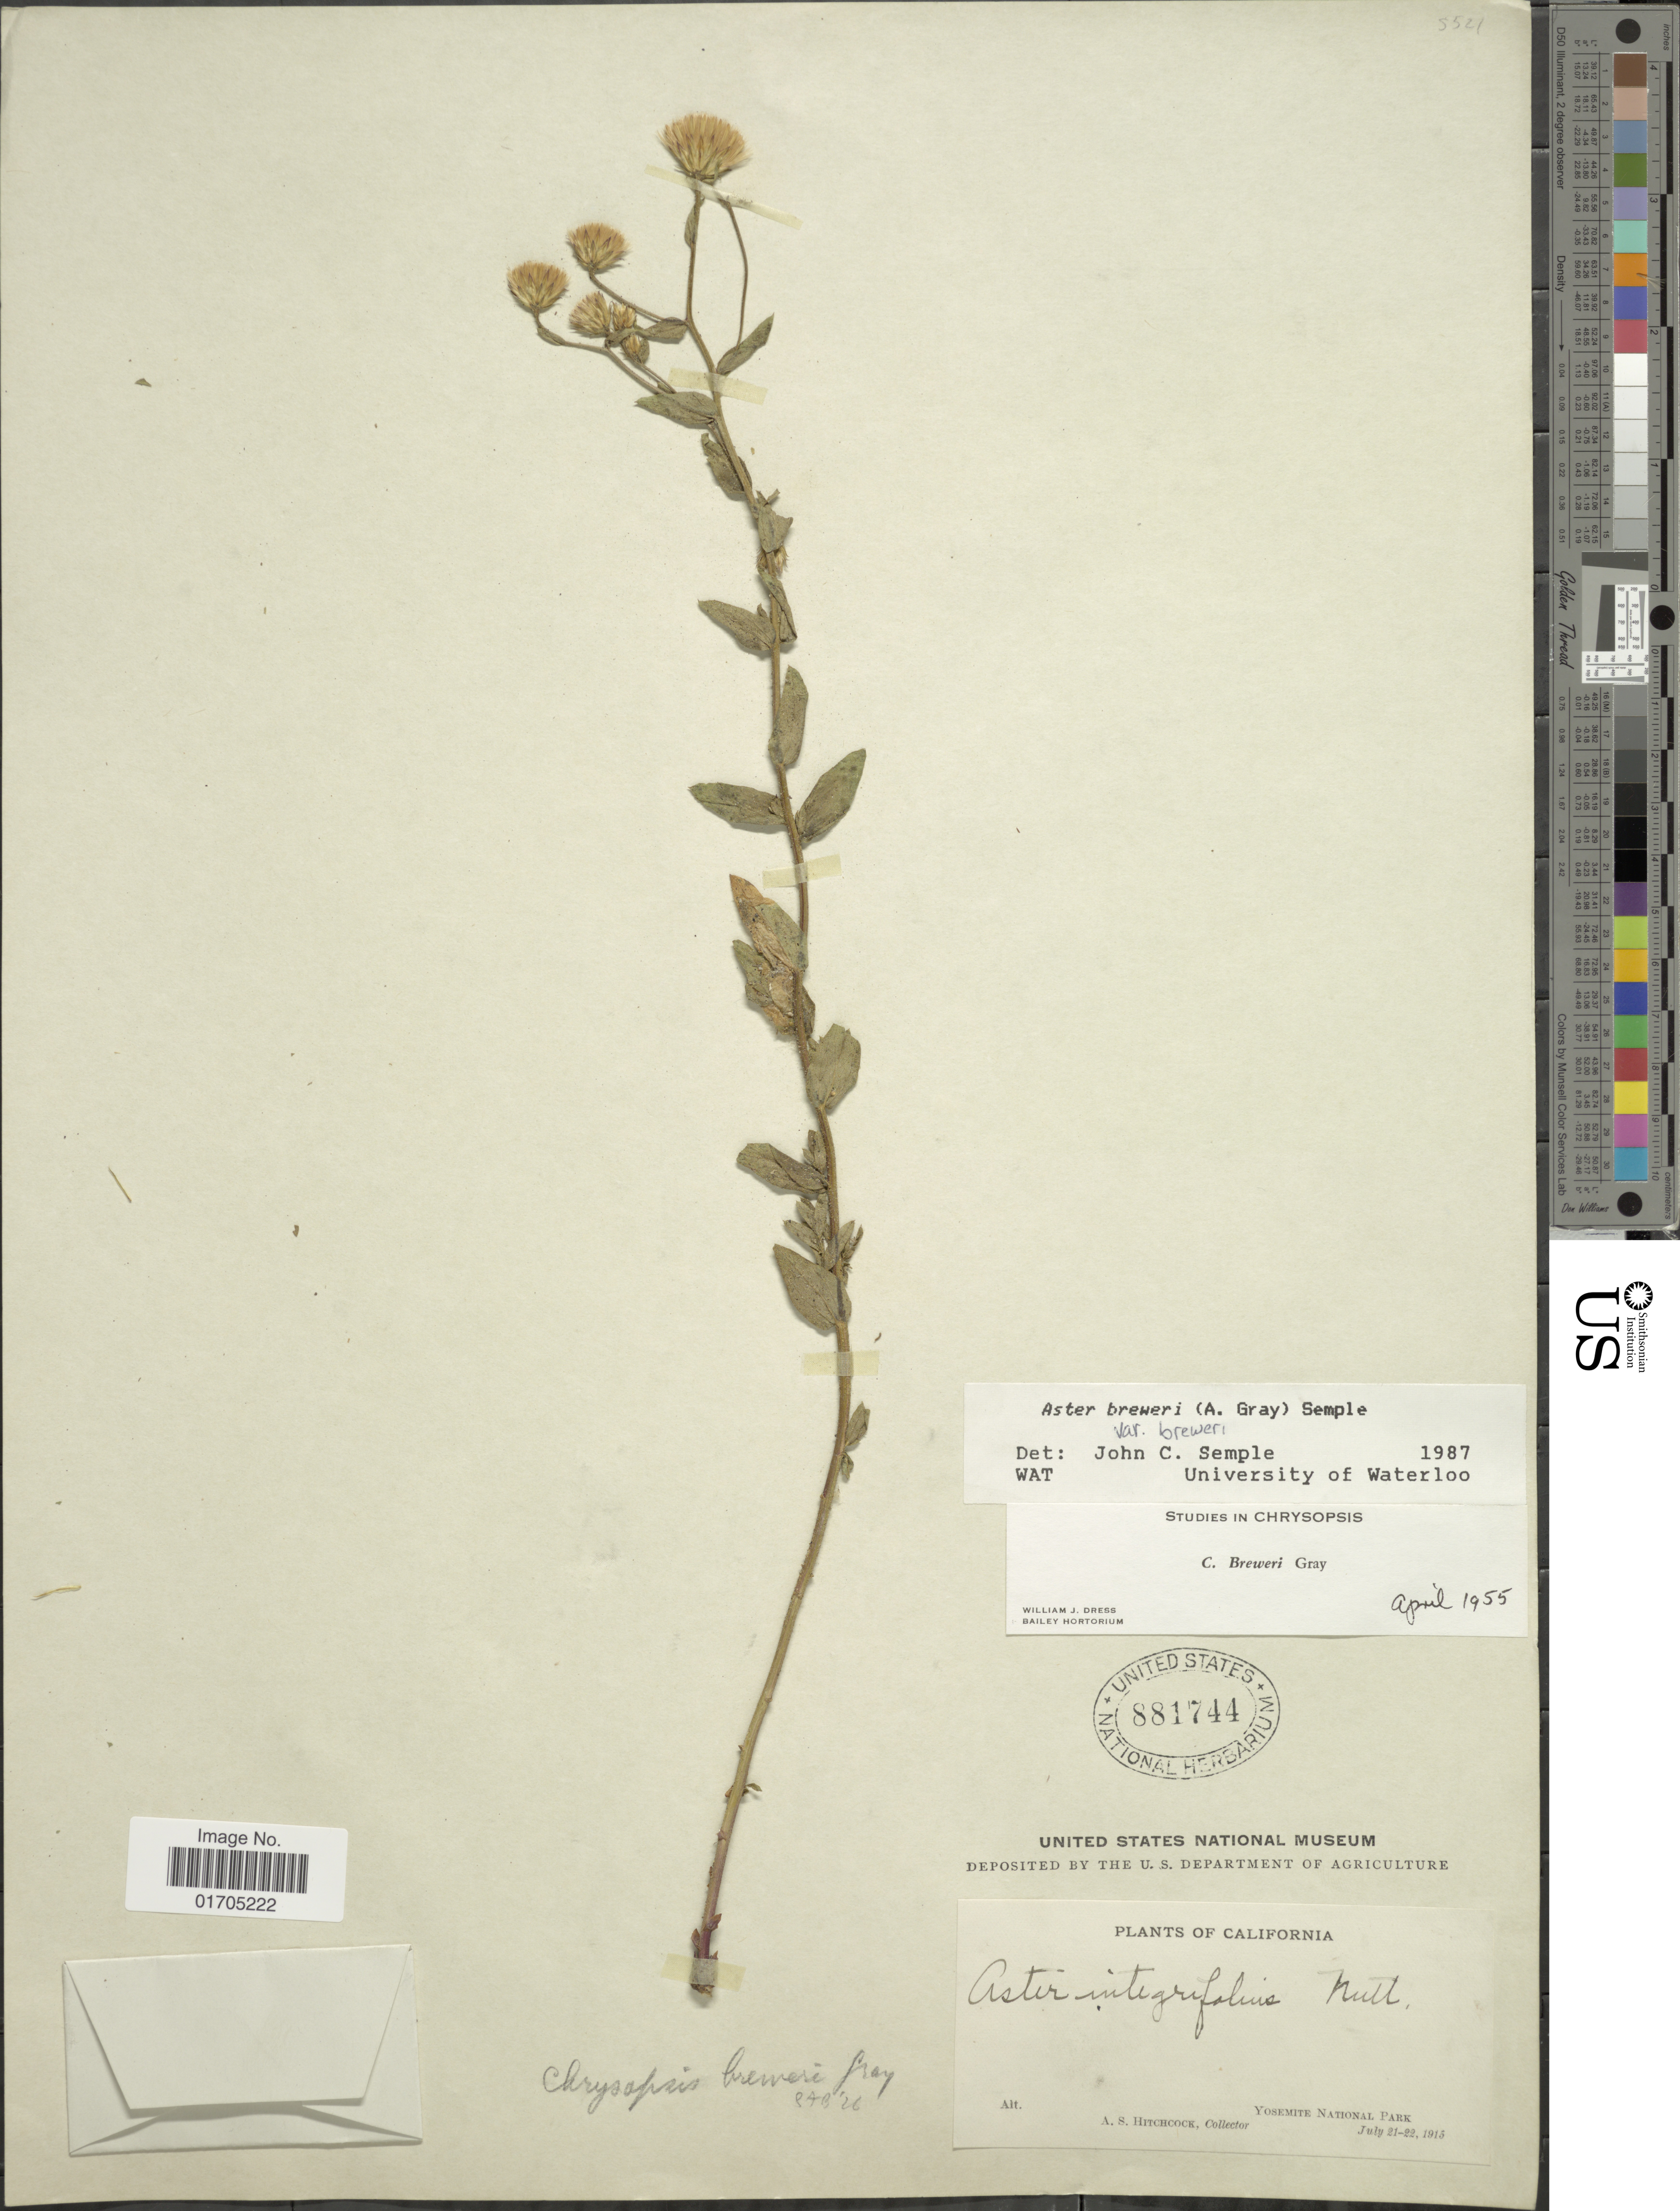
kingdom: Plantae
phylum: Tracheophyta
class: Magnoliopsida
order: Asterales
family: Asteraceae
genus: Eucephalus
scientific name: Eucephalus breweri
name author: (A. Gray) G.L. Nesom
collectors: A. S. Hitchcock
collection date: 1915-07-21/1915-07-22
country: United States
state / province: California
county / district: Mariposa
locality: Yosemite National Park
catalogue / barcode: US 881744